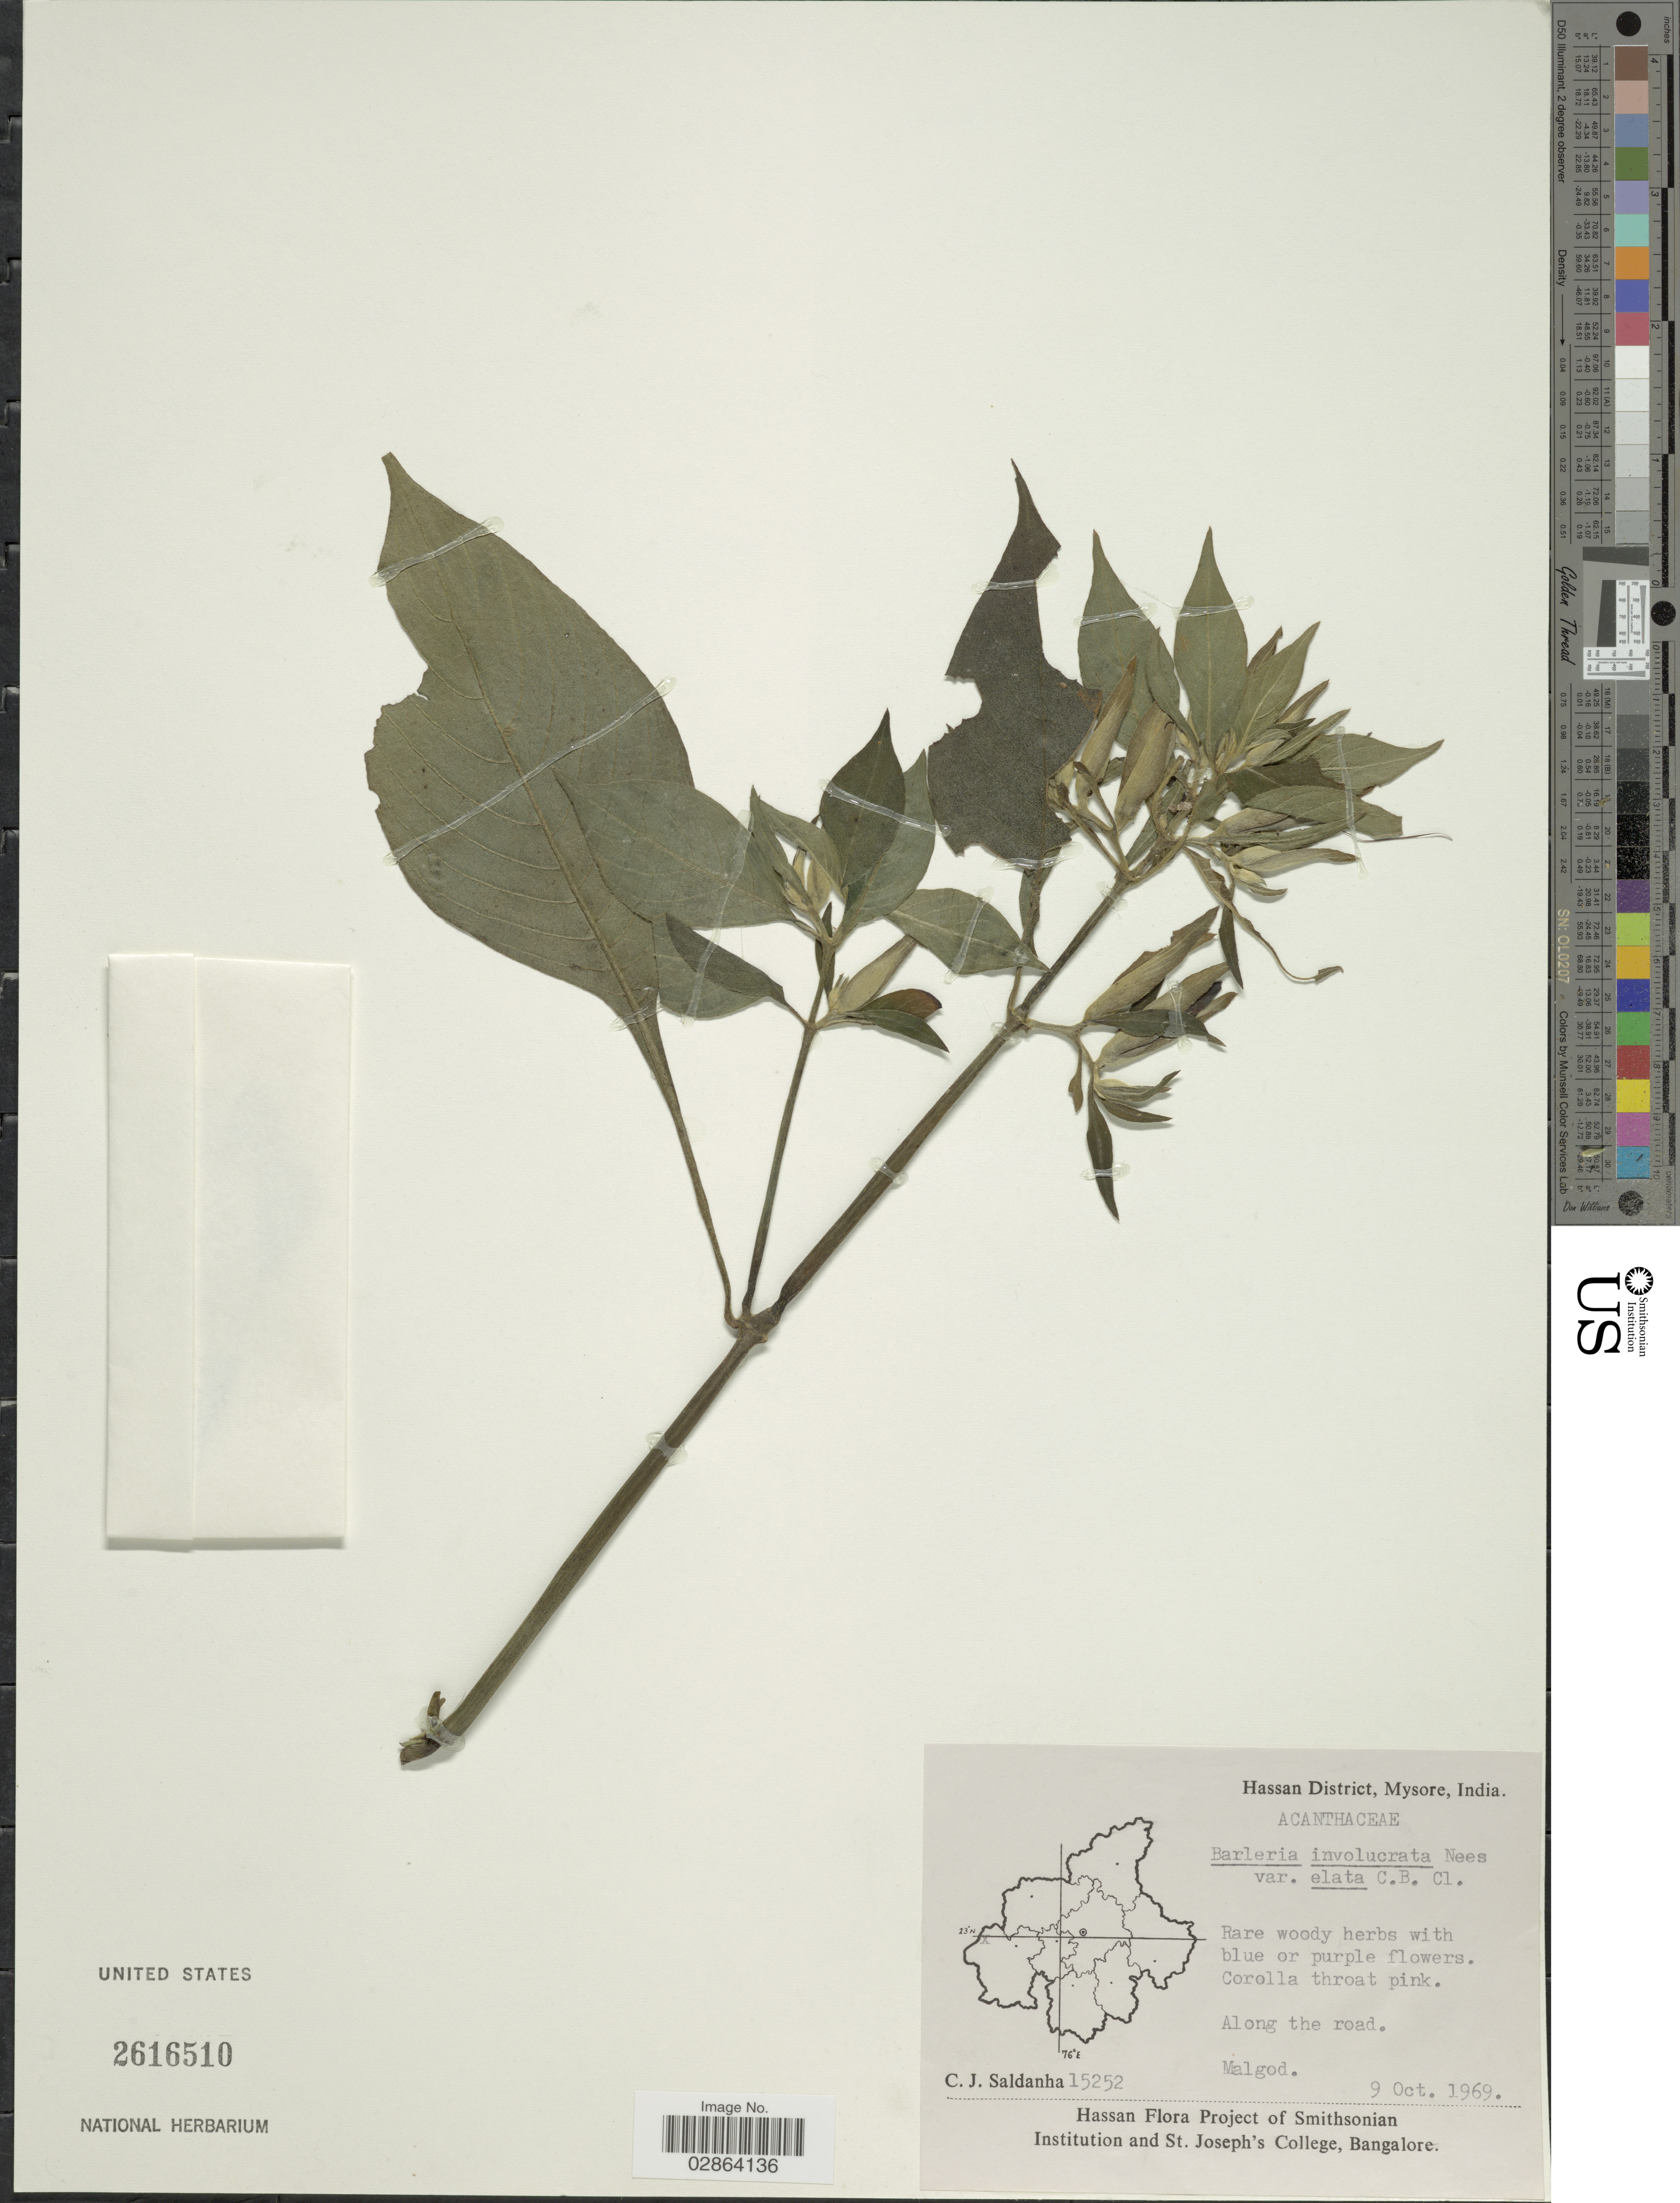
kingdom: Plantae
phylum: Tracheophyta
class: Magnoliopsida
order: Lamiales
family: Acanthaceae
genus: Barleria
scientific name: Barleria involucrata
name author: Nees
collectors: C. J. Saldanha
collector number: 15252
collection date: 1969-10-09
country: India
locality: Hassan District, Mysore, India, Along the road, Malgod.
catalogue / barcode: US 2616510